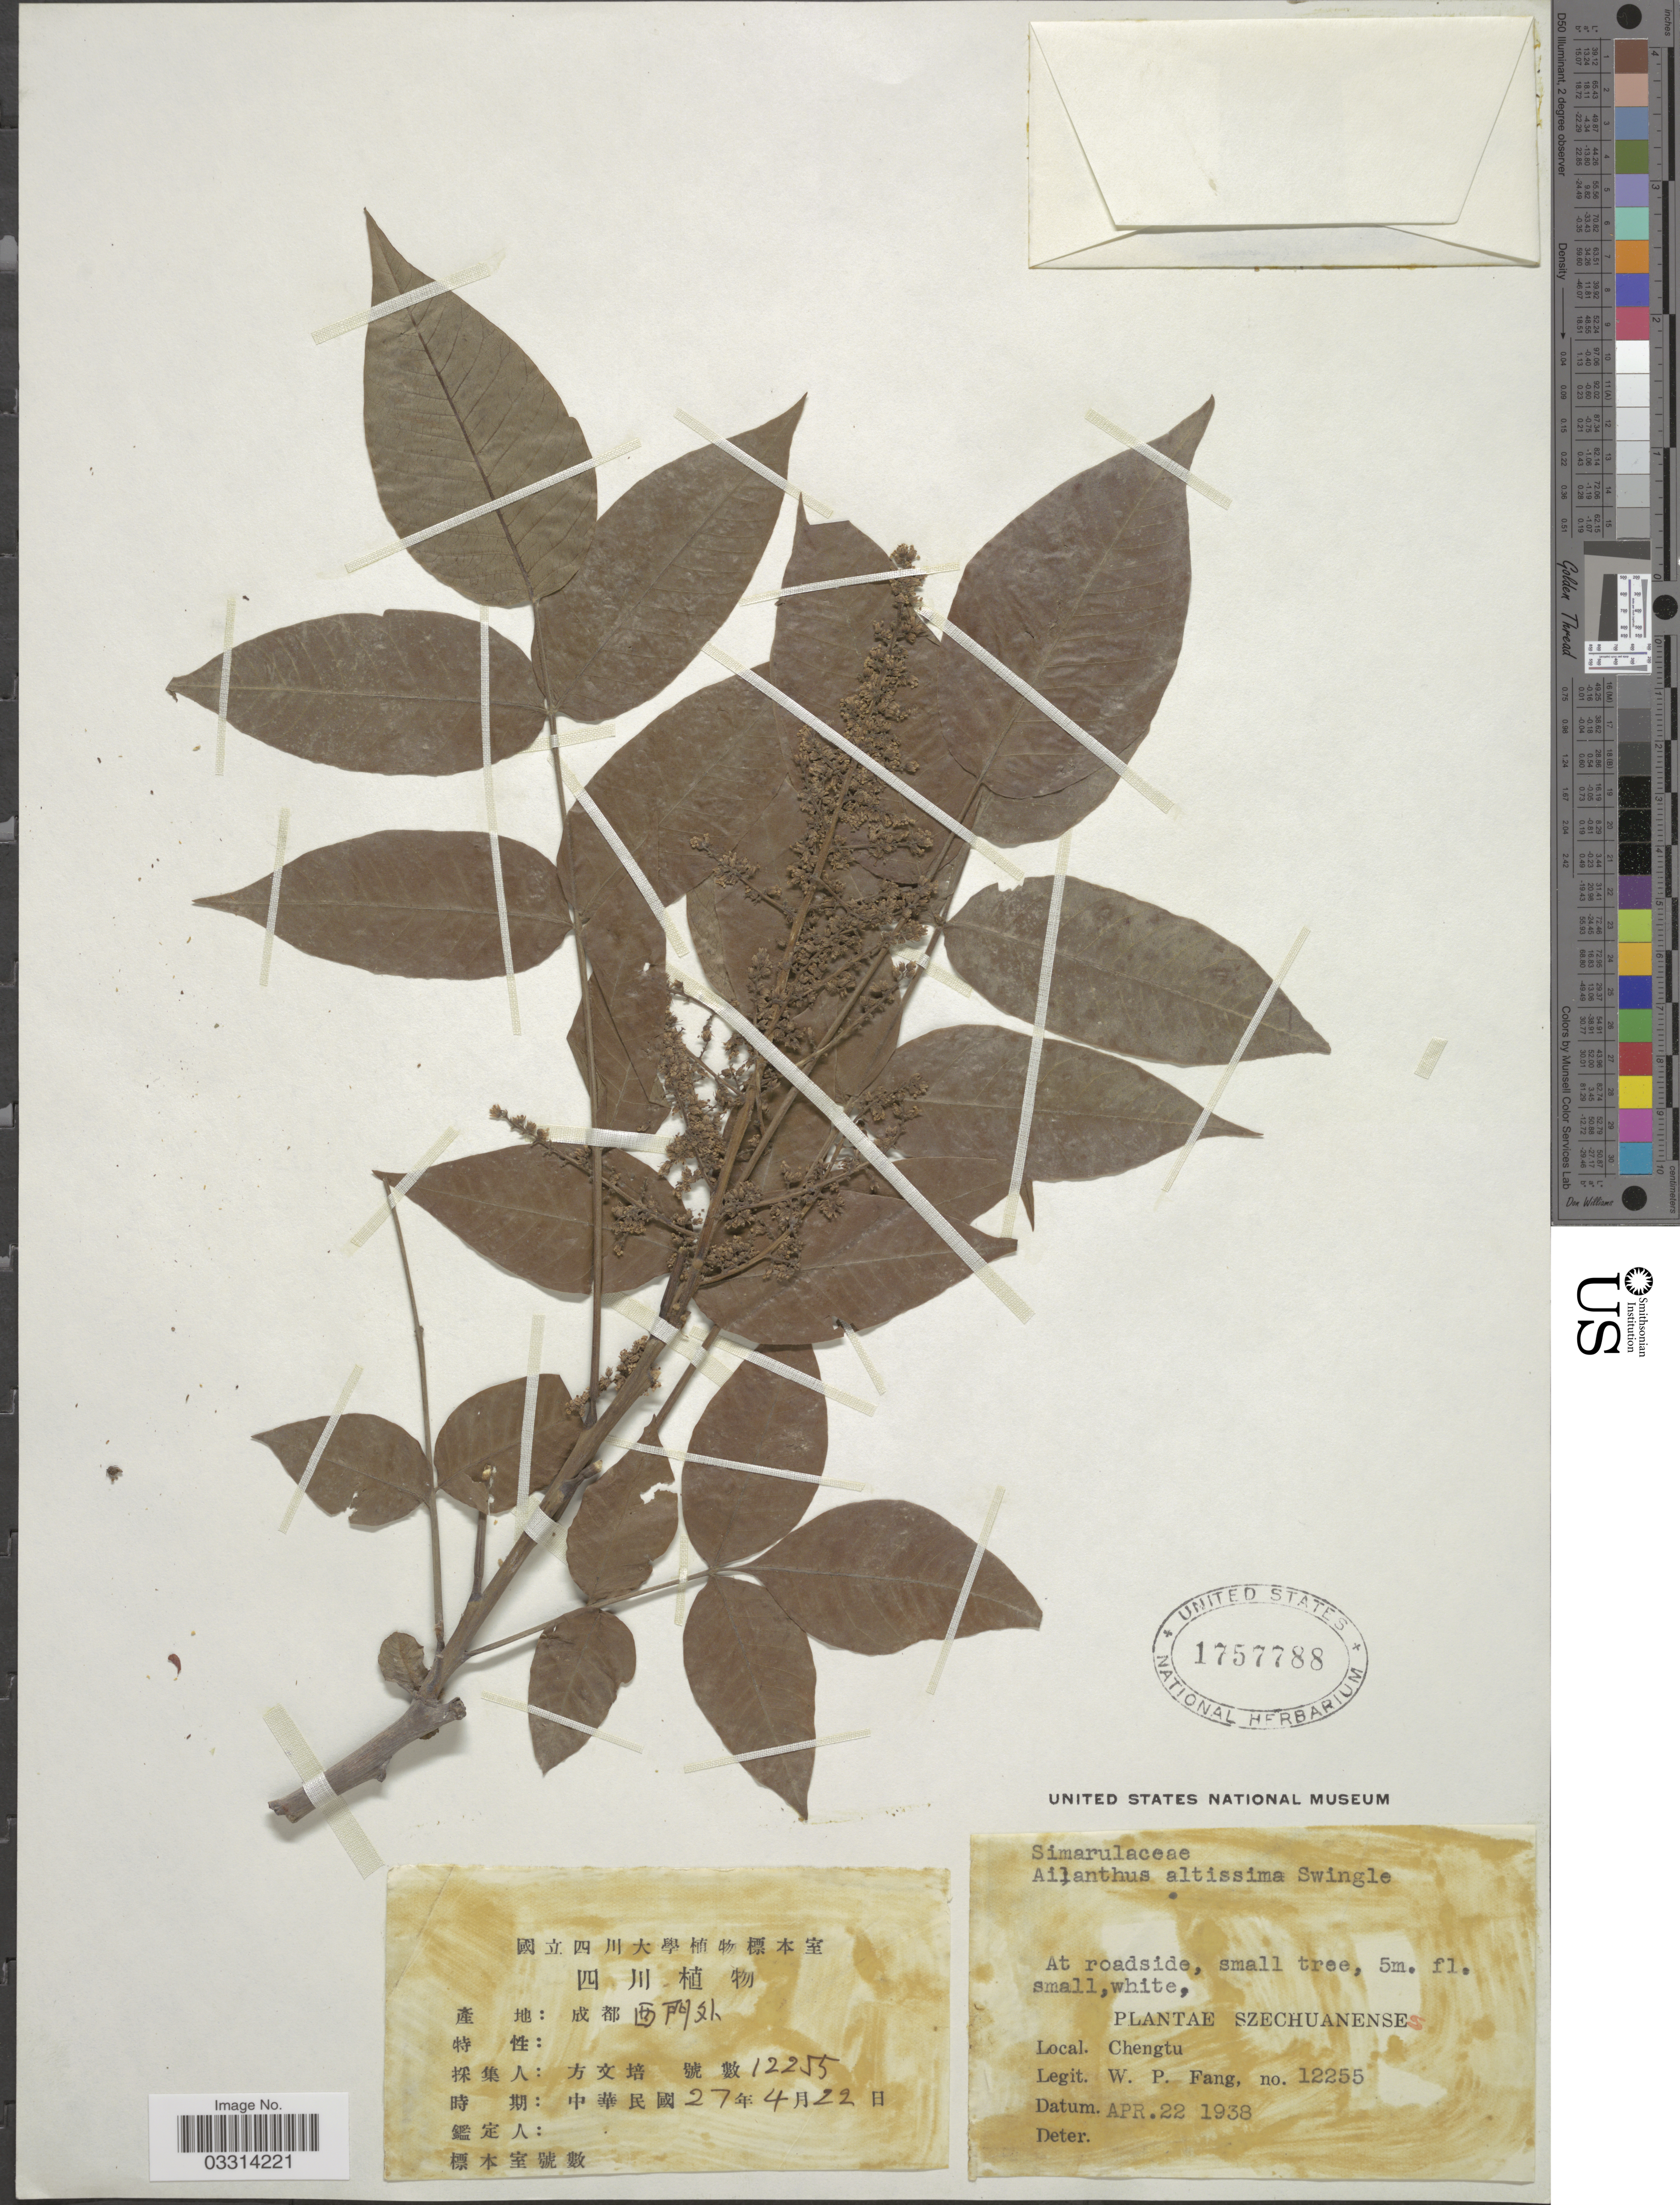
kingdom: Plantae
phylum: Tracheophyta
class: Magnoliopsida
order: Sapindales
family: Simaroubaceae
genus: Ailanthus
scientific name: Ailanthus altissima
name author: (Mill.) Swingle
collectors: W. P. Fang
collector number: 12255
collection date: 1938-04-22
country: China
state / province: Sichuan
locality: Szechuanenses. Chengtu.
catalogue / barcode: US 1757788